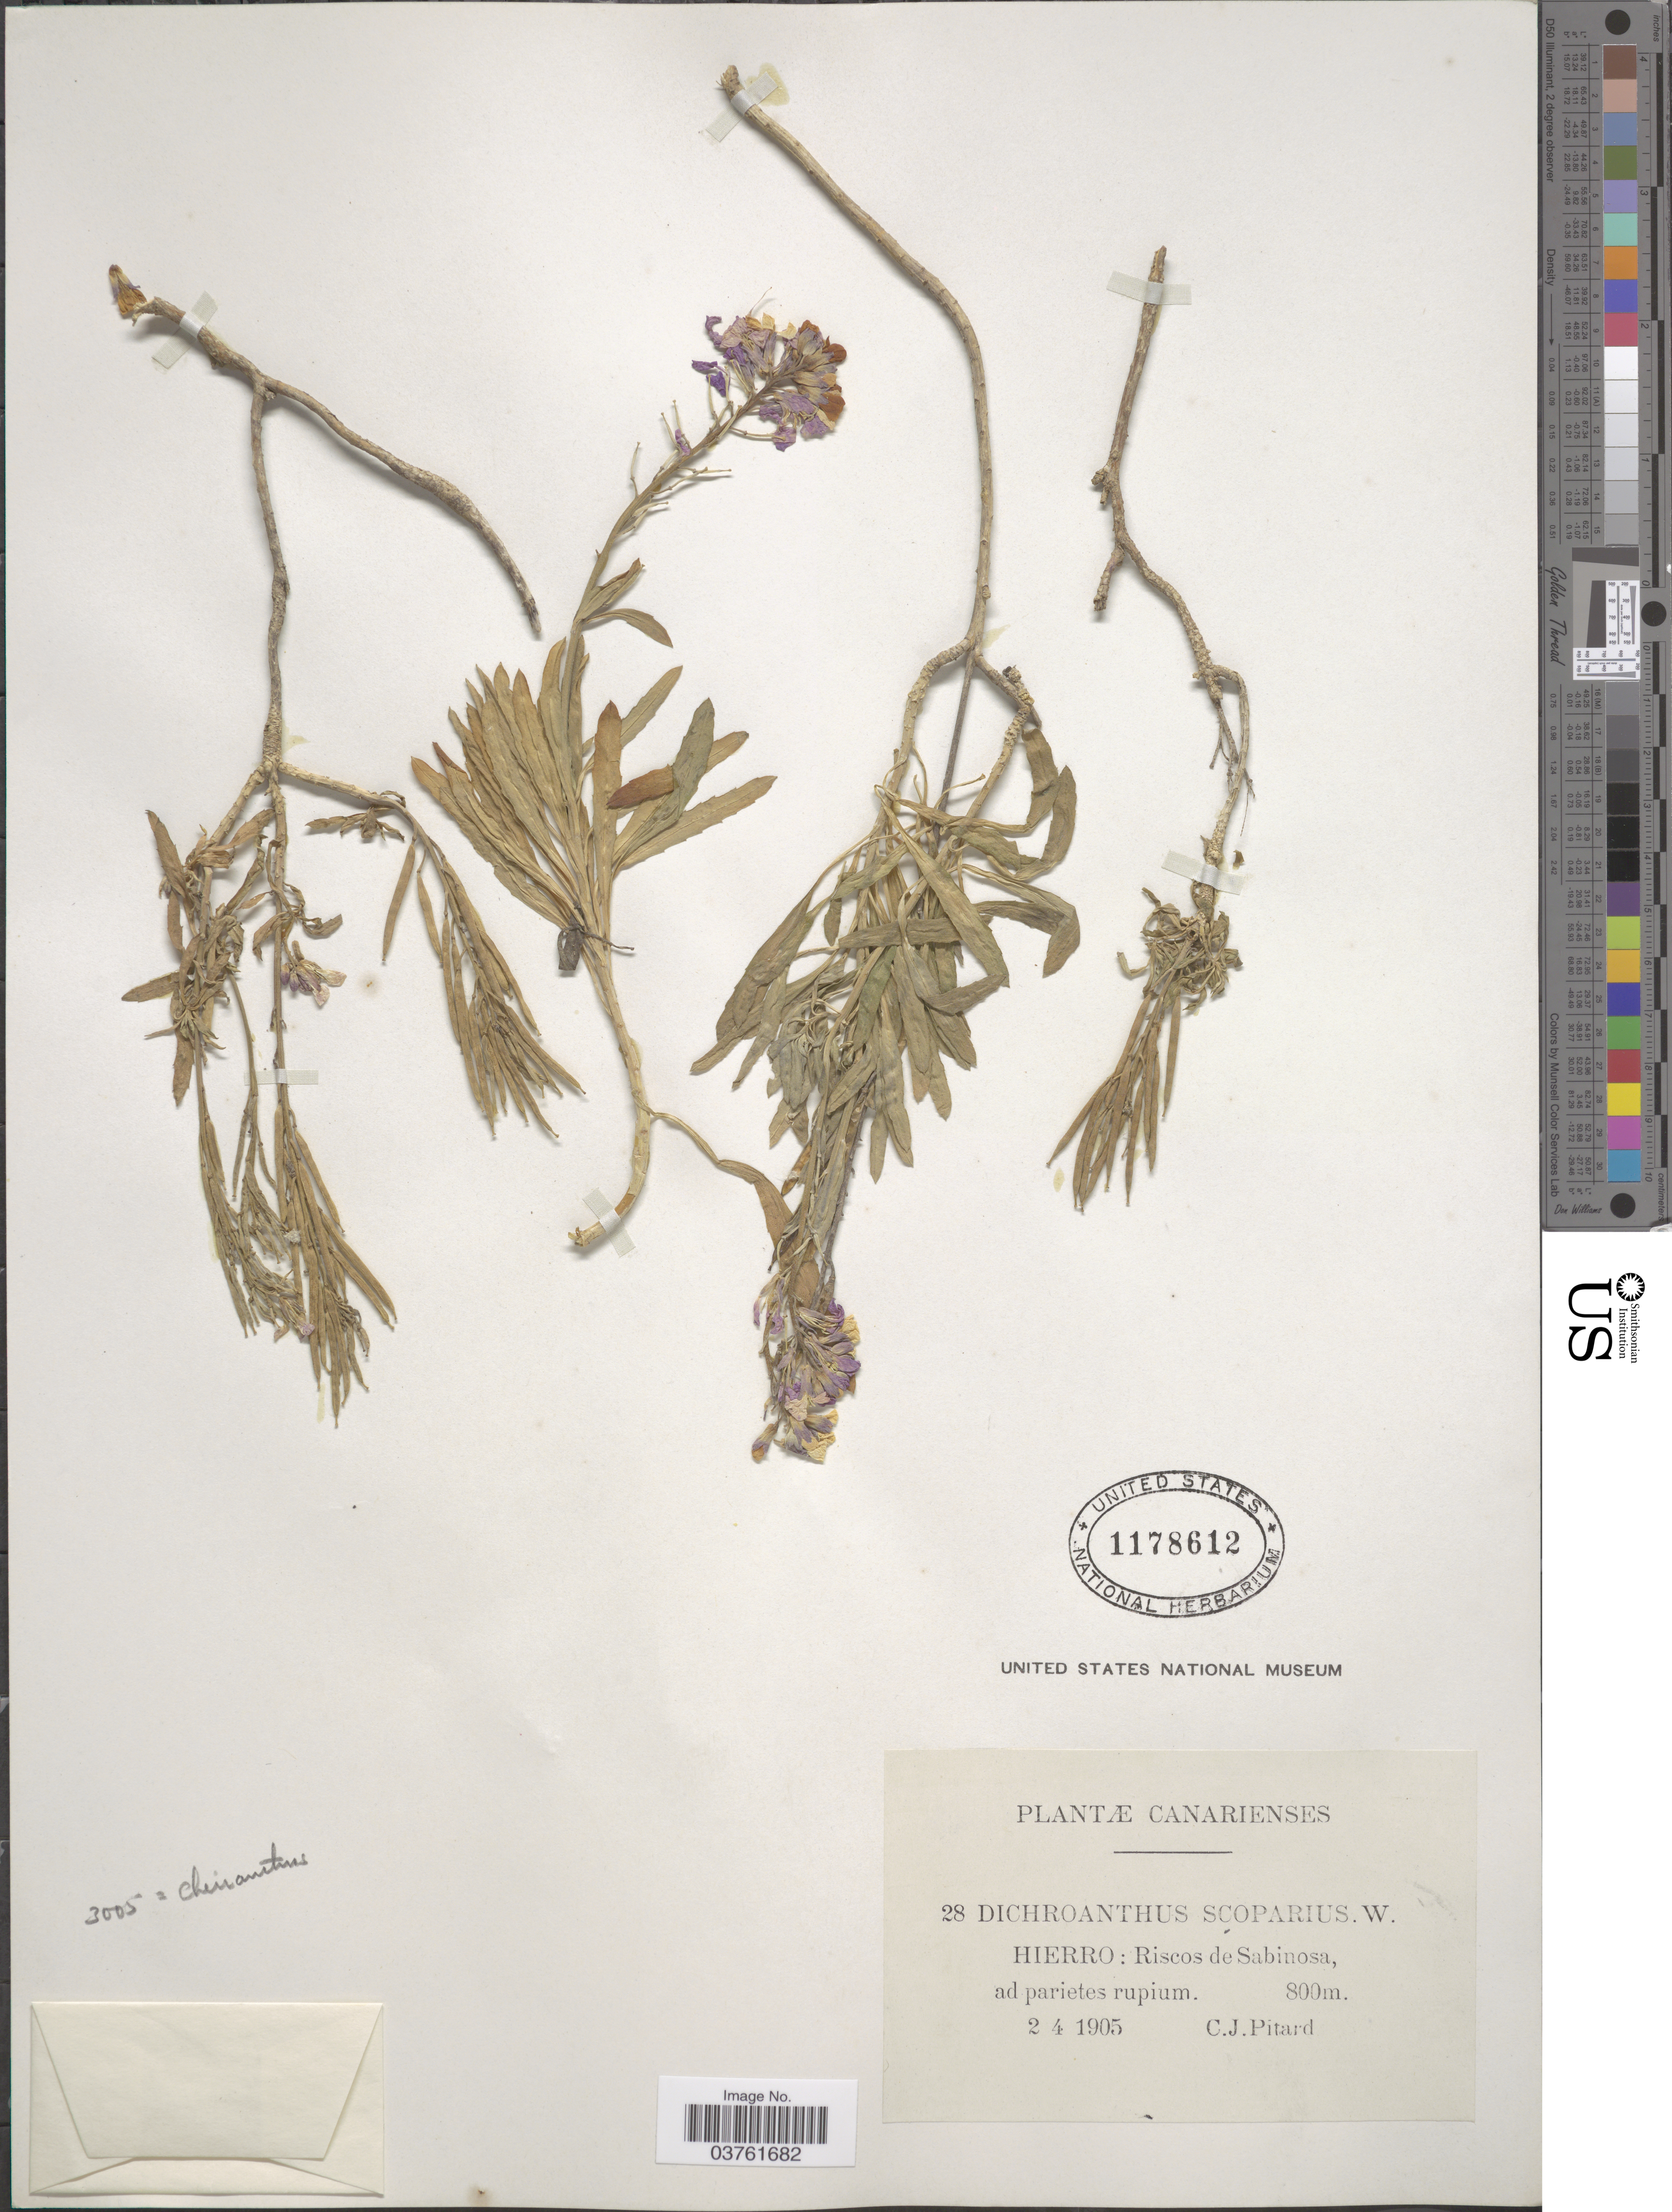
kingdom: Plantae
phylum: Tracheophyta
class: Magnoliopsida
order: Brassicales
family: Brassicaceae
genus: Cheiranthus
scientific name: Cheiranthus scoparius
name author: Brouss. ex Willd.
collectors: C. Pitard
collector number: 28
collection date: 1905-04-02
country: Spain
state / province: Canarias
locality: Hierro: Riscos de Sabinosa.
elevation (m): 800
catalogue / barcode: US 1178612